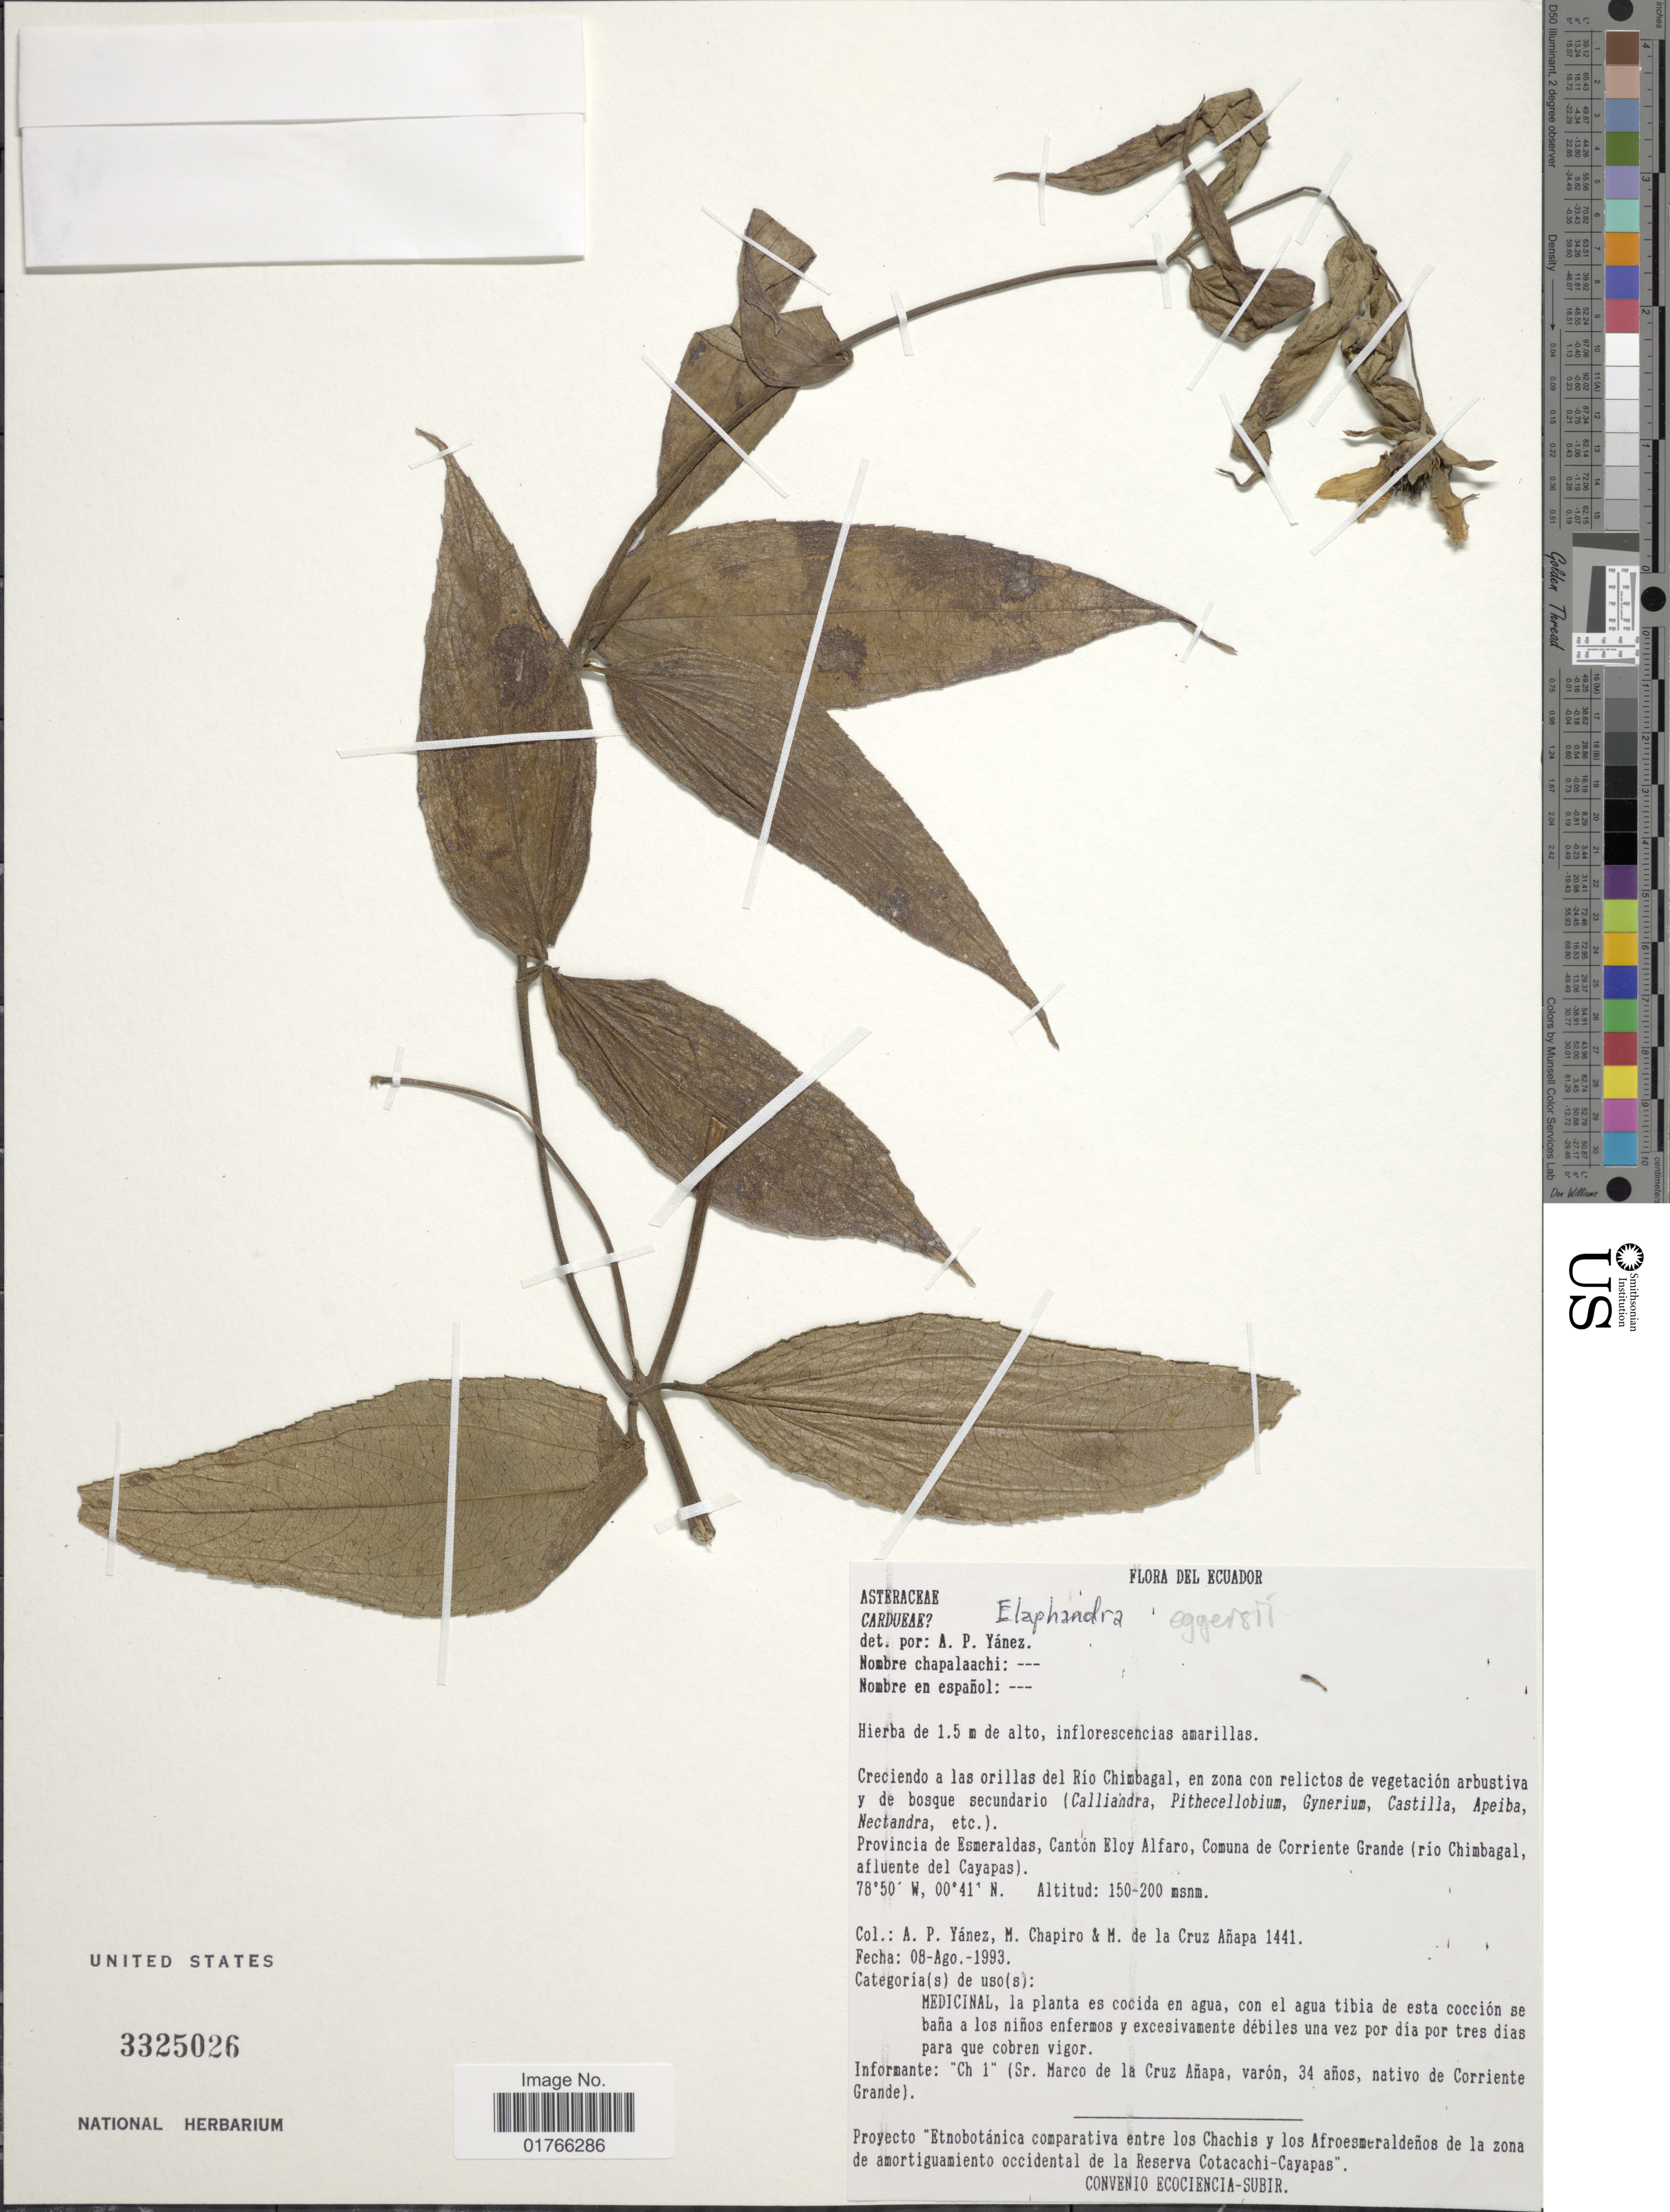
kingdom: Plantae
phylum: Tracheophyta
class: Magnoliopsida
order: Asterales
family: Asteraceae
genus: Elaphandra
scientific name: Elaphandra eggersii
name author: (Hieron.) H. Rob.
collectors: A. Yánez, M. Chapiro & M. de la Cruz Añapa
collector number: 1441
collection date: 1993-08-08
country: Ecuador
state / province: Esmeraldas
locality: Creciendo a las orillas del Rio Chimbagal, Canton Eloy Alfaro, Comuna de Corriente Grande (rio Chimbagal, afluente del Cayapas)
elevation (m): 150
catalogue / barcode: US 3325026